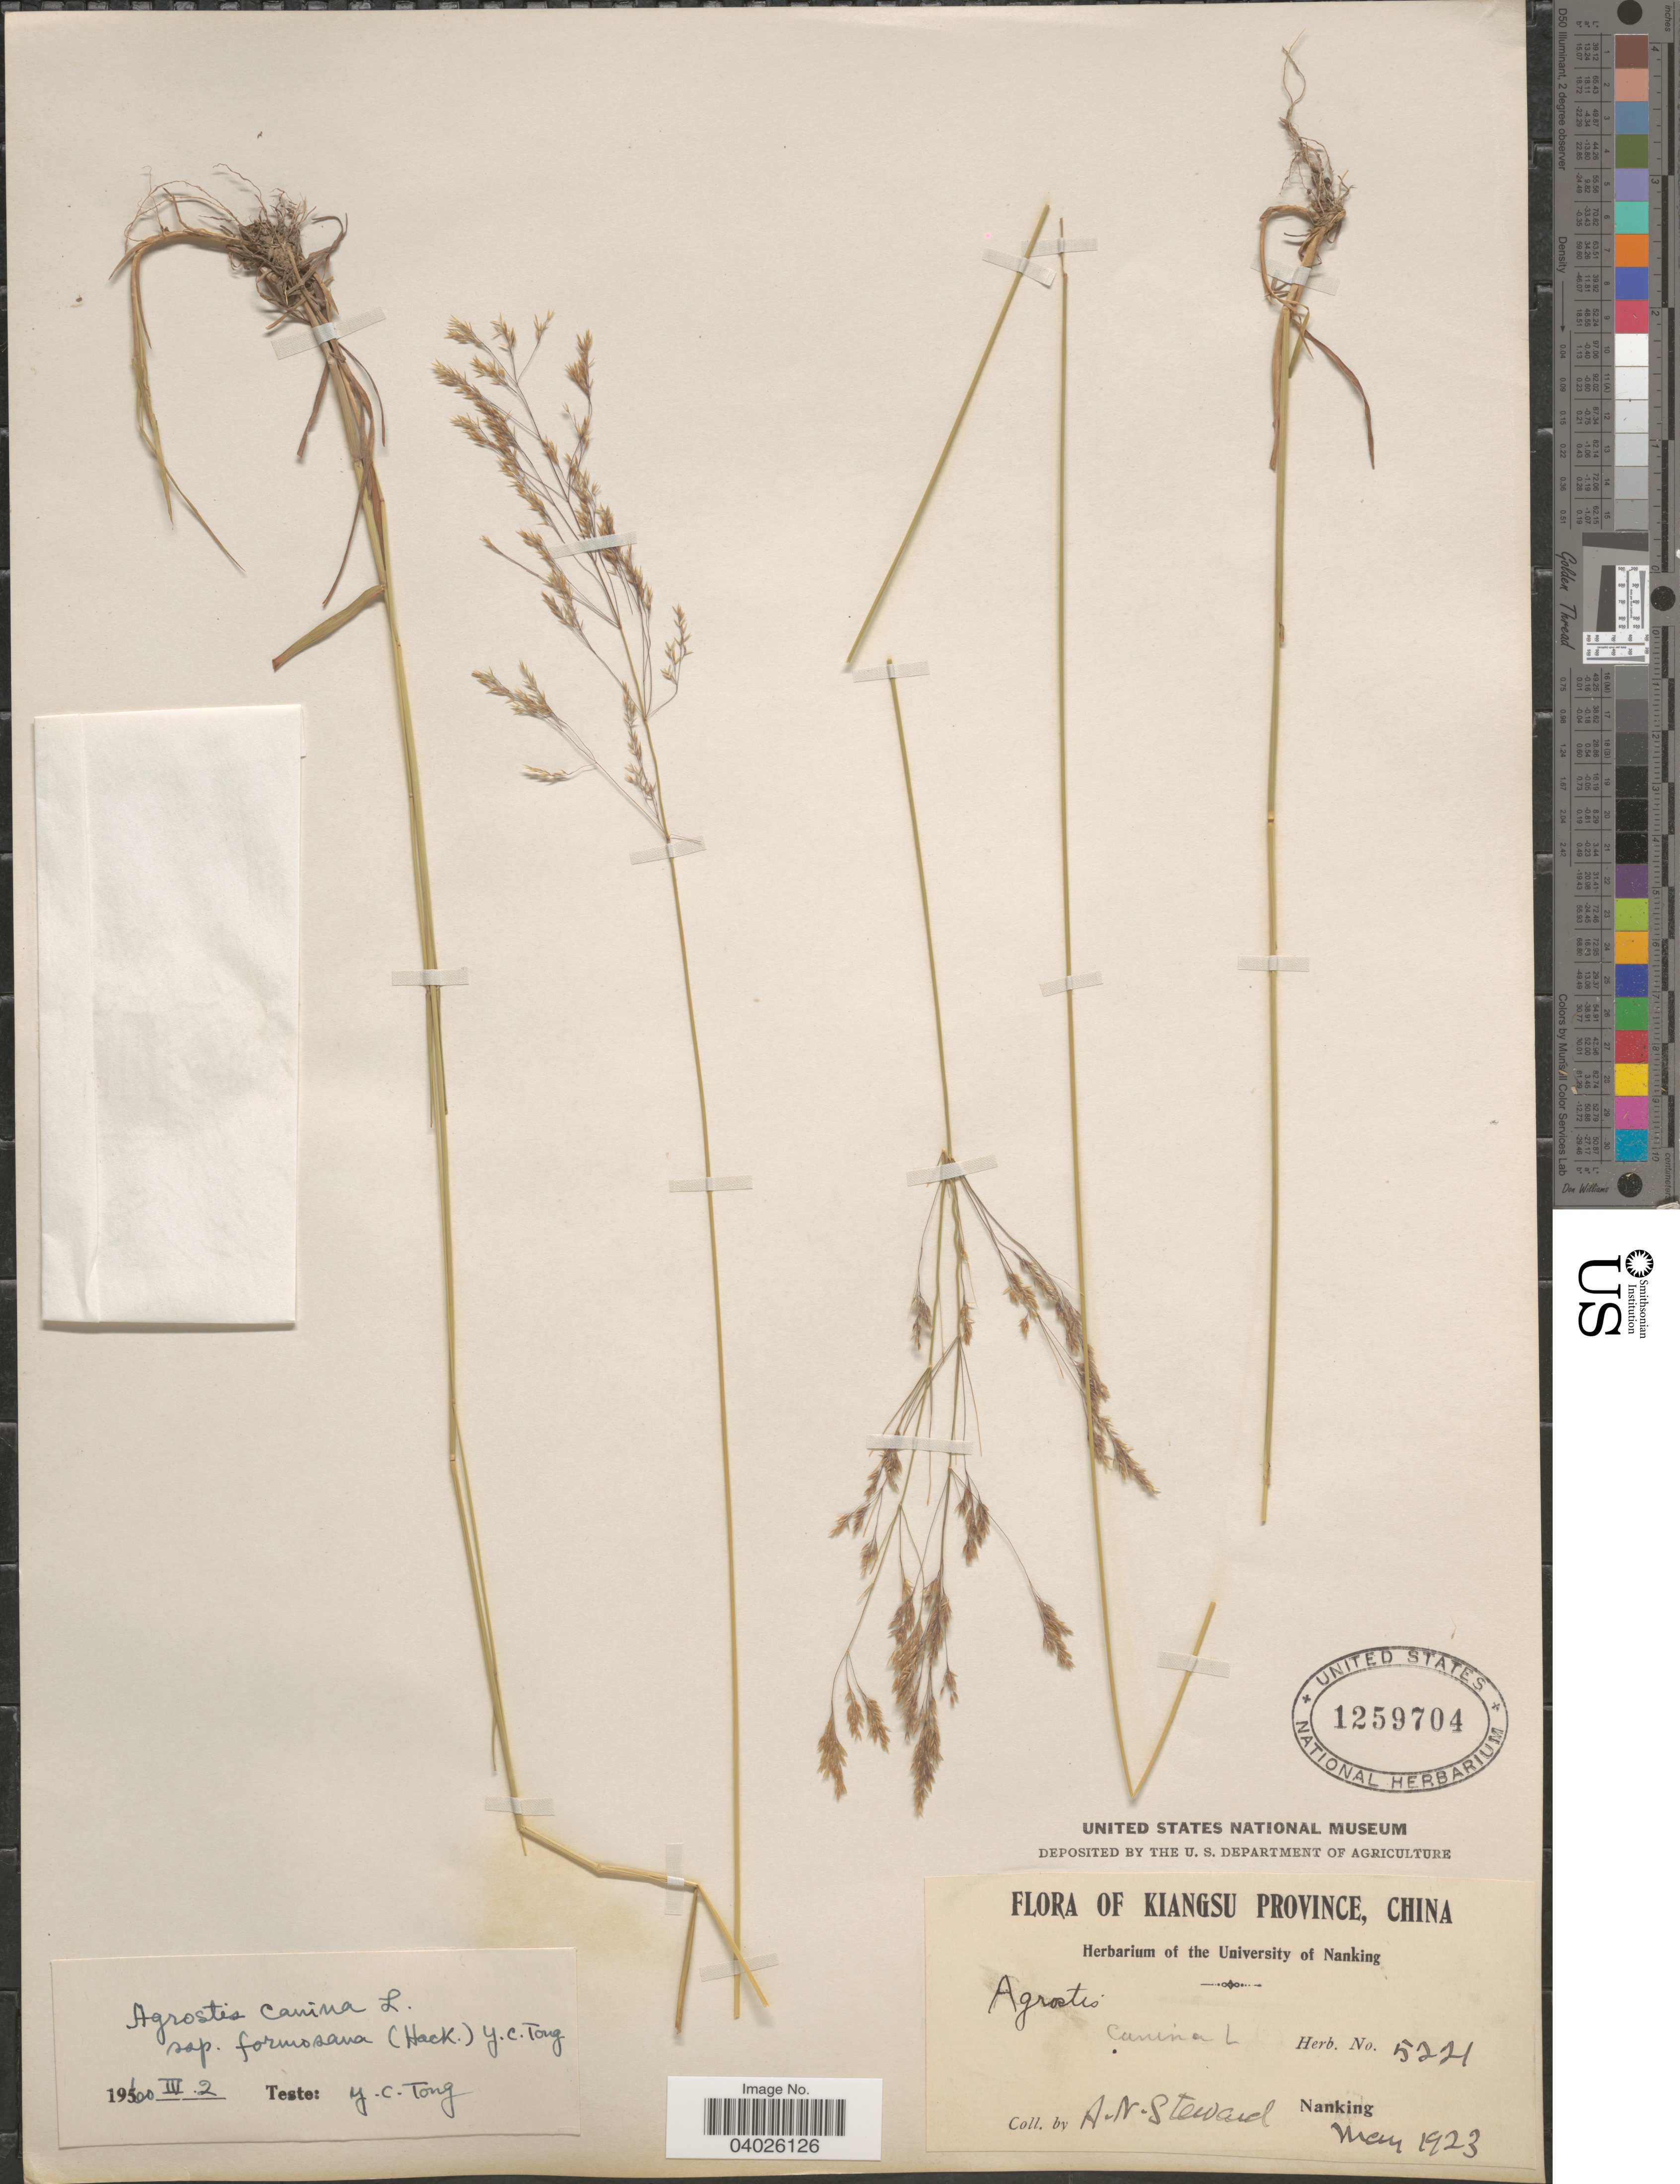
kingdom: Plantae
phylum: Tracheophyta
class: Liliopsida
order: Poales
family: Poaceae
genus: Agrostis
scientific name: Agrostis canina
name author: L.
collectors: A. N. Steward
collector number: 5221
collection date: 1923-05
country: China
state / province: Jiangsu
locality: Kiangsu Province. Nanking.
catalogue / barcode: US 1259704